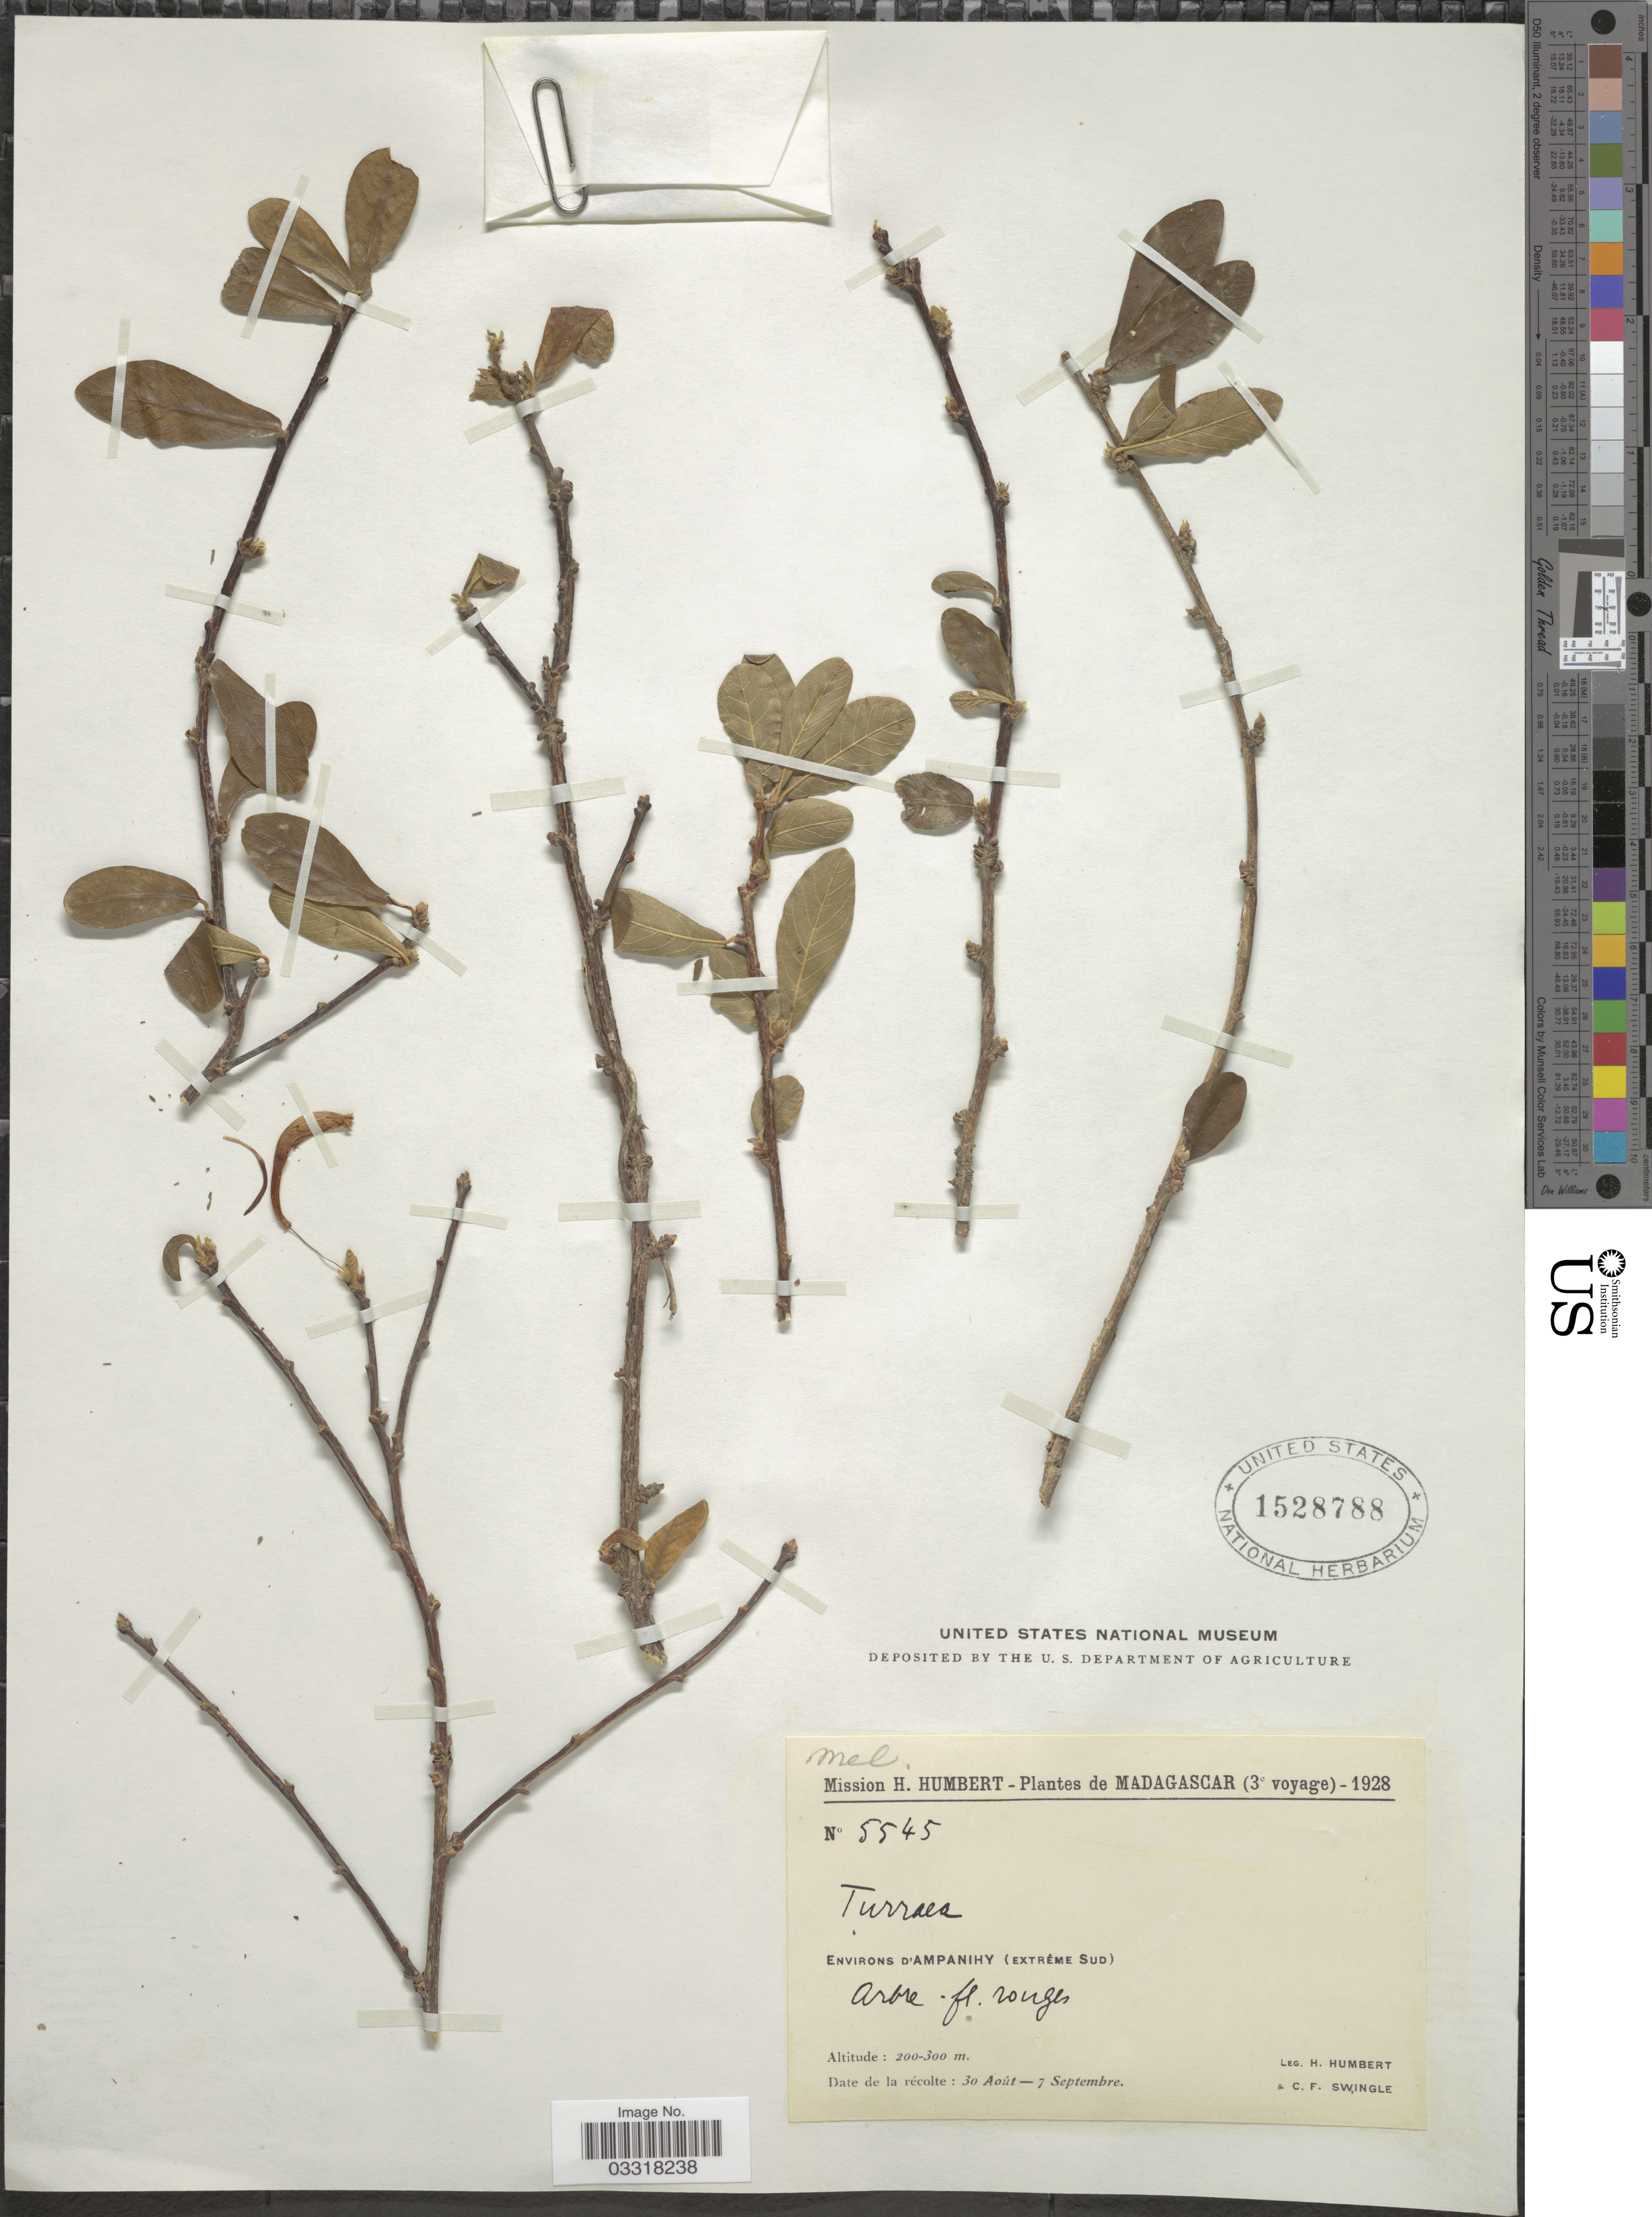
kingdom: Plantae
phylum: Tracheophyta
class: Magnoliopsida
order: Sapindales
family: Meliaceae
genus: Turraea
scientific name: Turraea sp.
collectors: H. Humbert & C. Swingle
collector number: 5545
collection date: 1928-08-30/1928-09-07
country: Madagascar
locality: Environ d'Ampanihy (Extréme Sud).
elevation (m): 200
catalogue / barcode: US 1528788